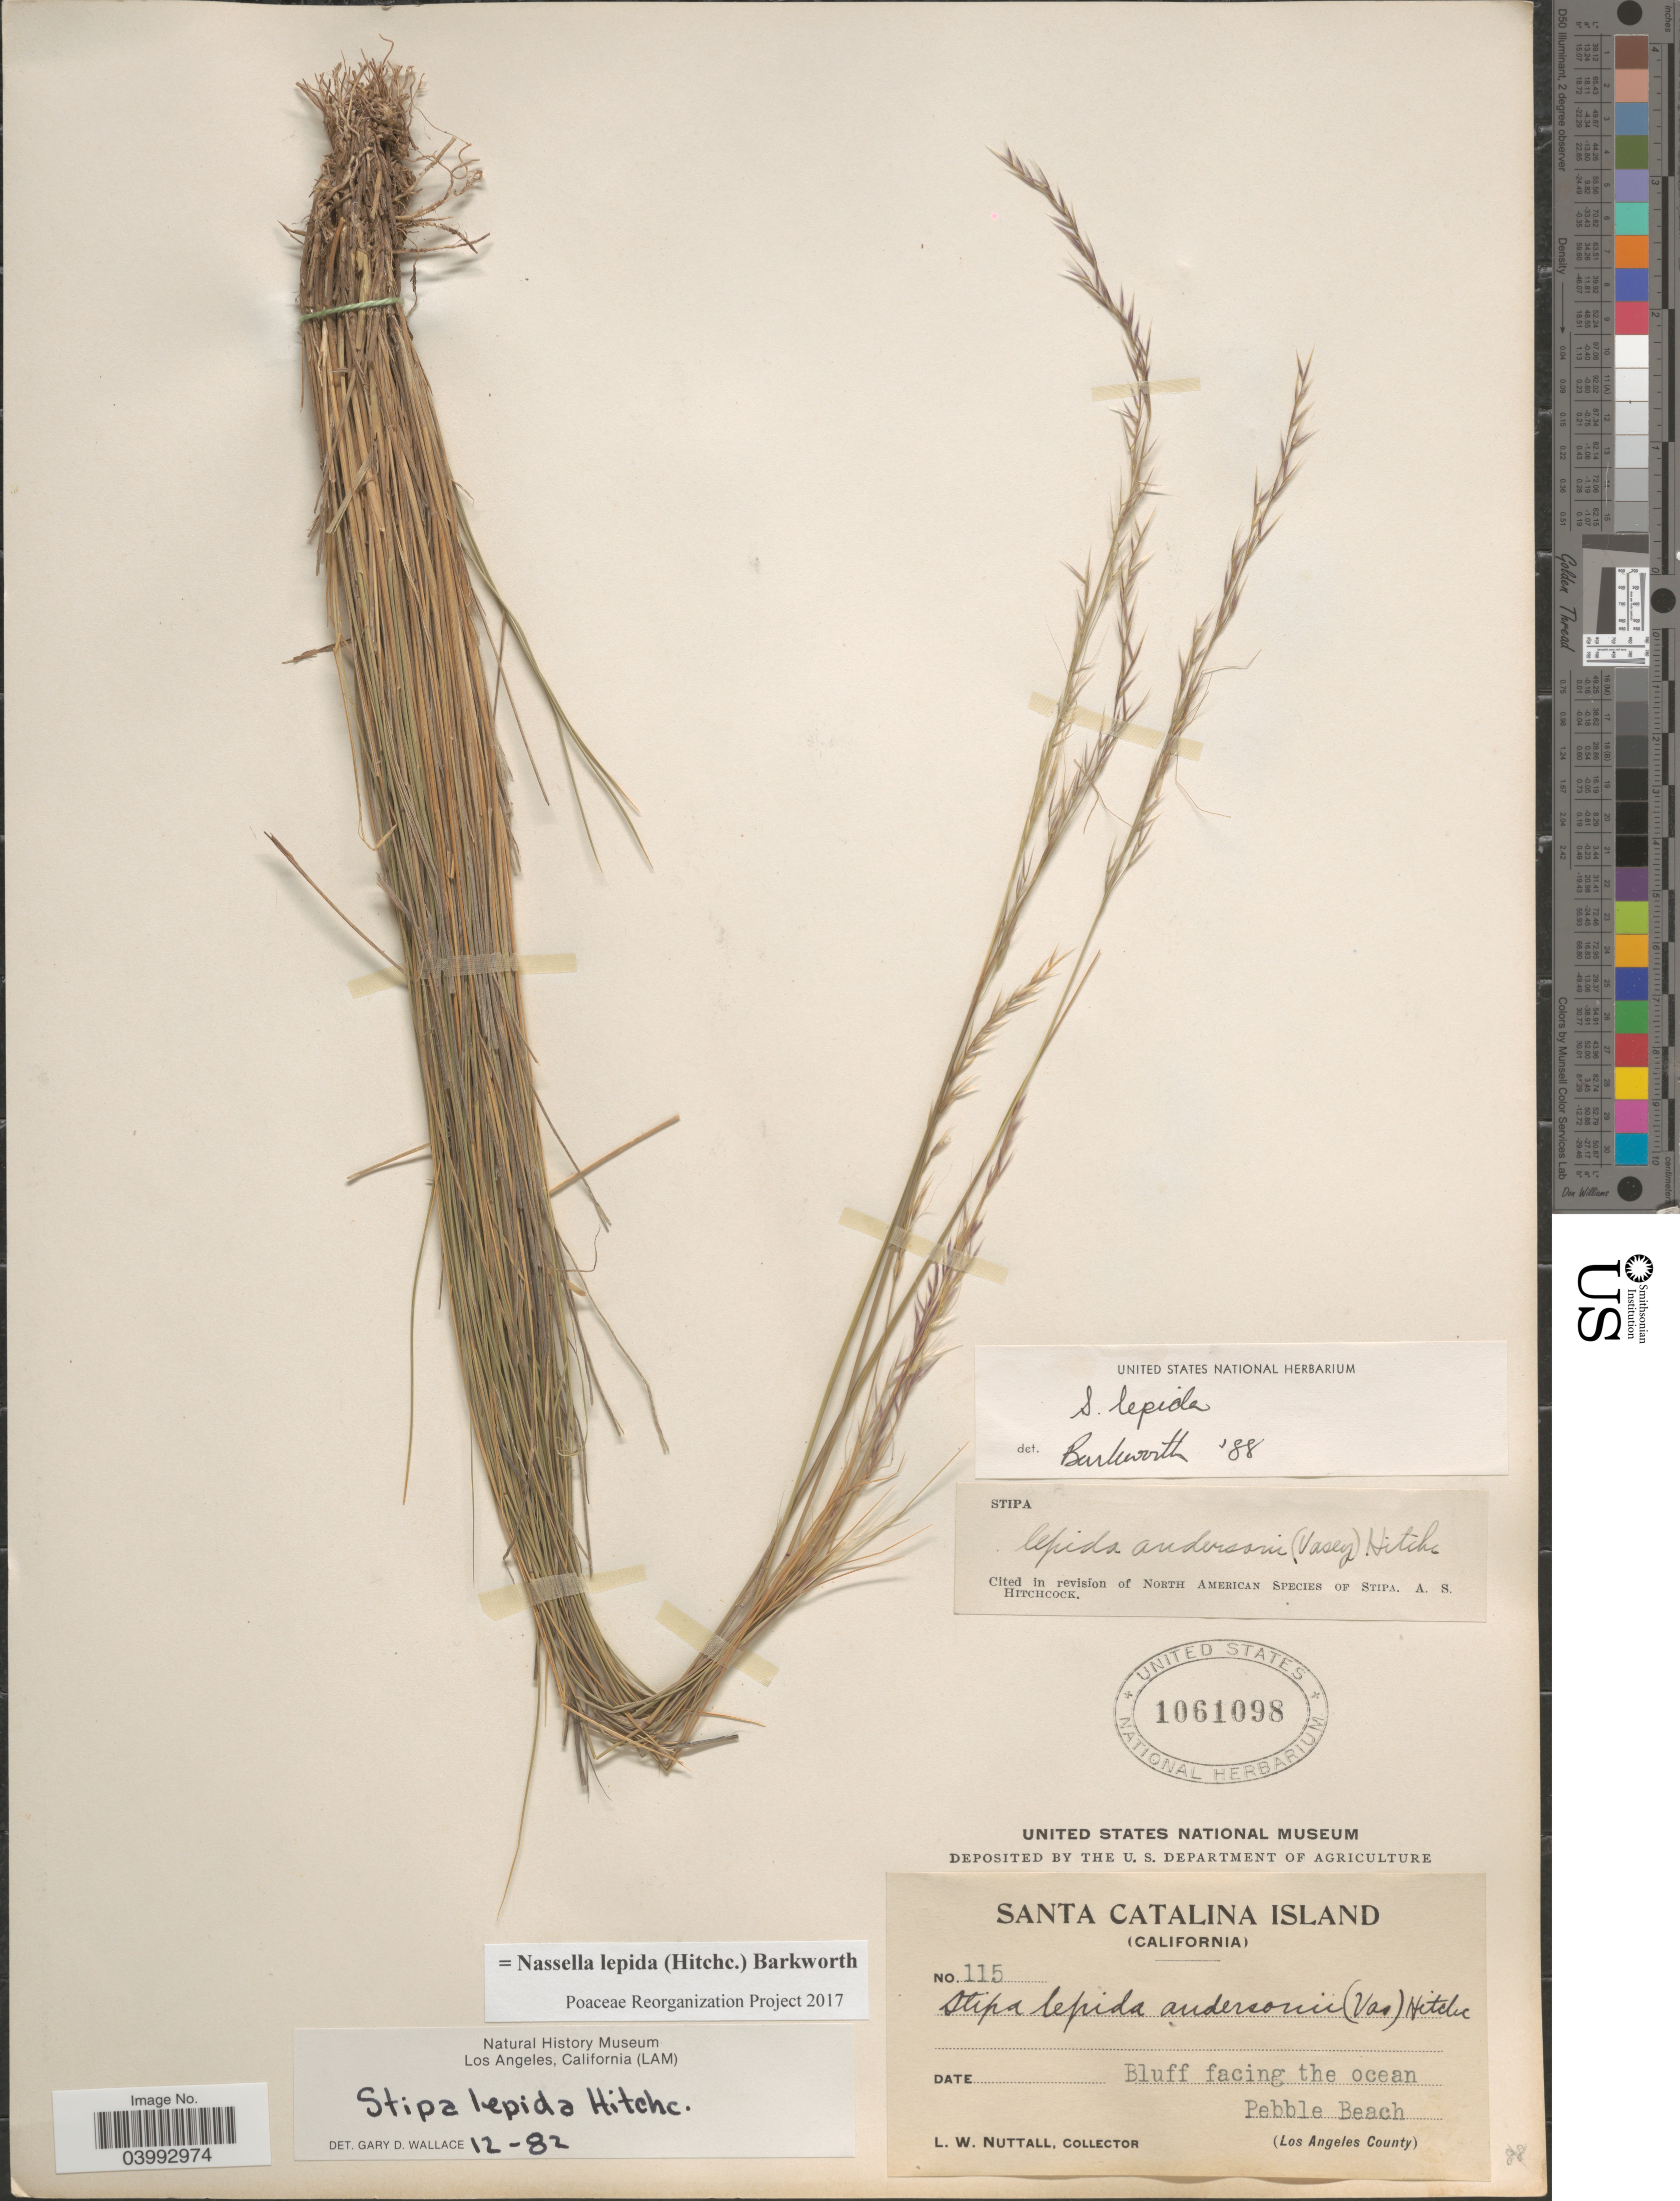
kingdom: Plantae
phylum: Tracheophyta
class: Liliopsida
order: Poales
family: Poaceae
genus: Nassella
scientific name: Nassella lepida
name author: (Hitchc.) Barkworth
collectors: L. W. Nuttall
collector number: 115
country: United States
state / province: California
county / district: Los Angeles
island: Santa Catalina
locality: Santa Catalina Island. Bluff facing the ocean Pebble Beach (Los Angeles County).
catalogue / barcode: US 1061098